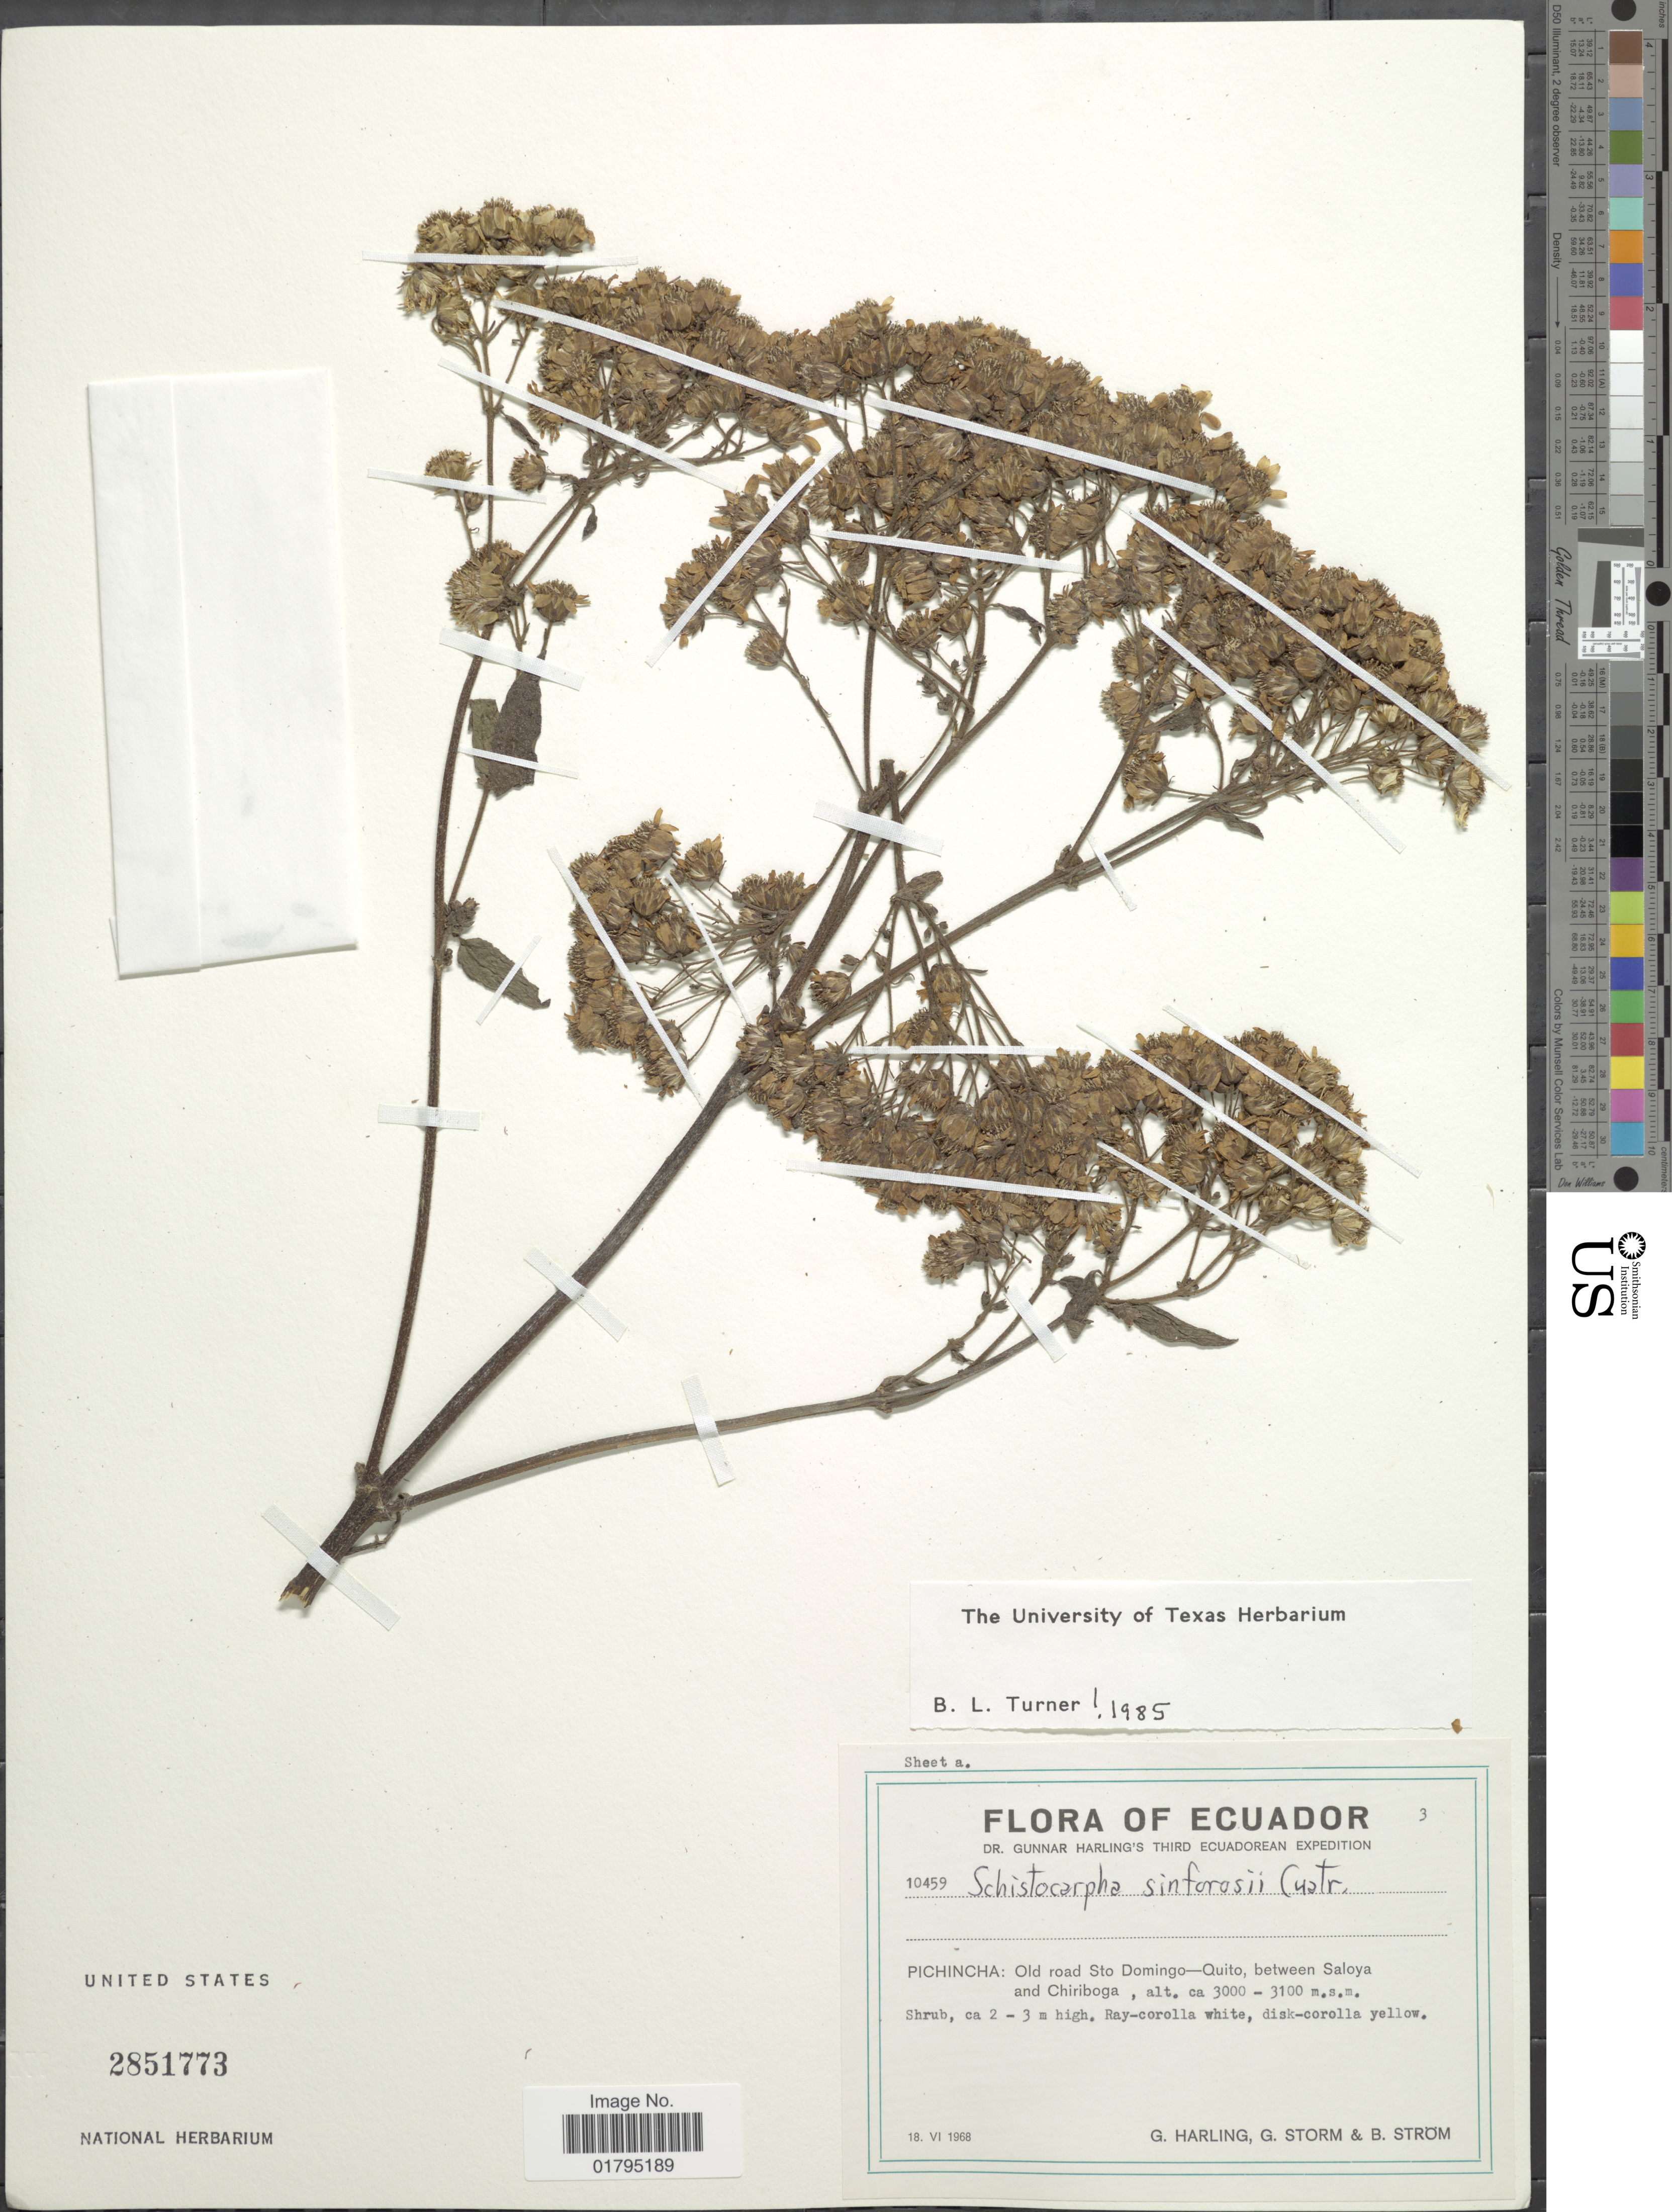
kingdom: Plantae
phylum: Tracheophyta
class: Magnoliopsida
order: Asterales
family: Asteraceae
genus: Schistocarpha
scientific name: Schistocarpha sinforosii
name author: Cuatrec.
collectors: G. Harling, G. Storm & B. Ström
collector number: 10459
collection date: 1968-06-18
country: Ecuador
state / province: Pichincha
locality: Pichincha: Old road Sto Domingo- Quito, between Saloya and Chiriboga.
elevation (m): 3000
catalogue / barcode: US 2851773